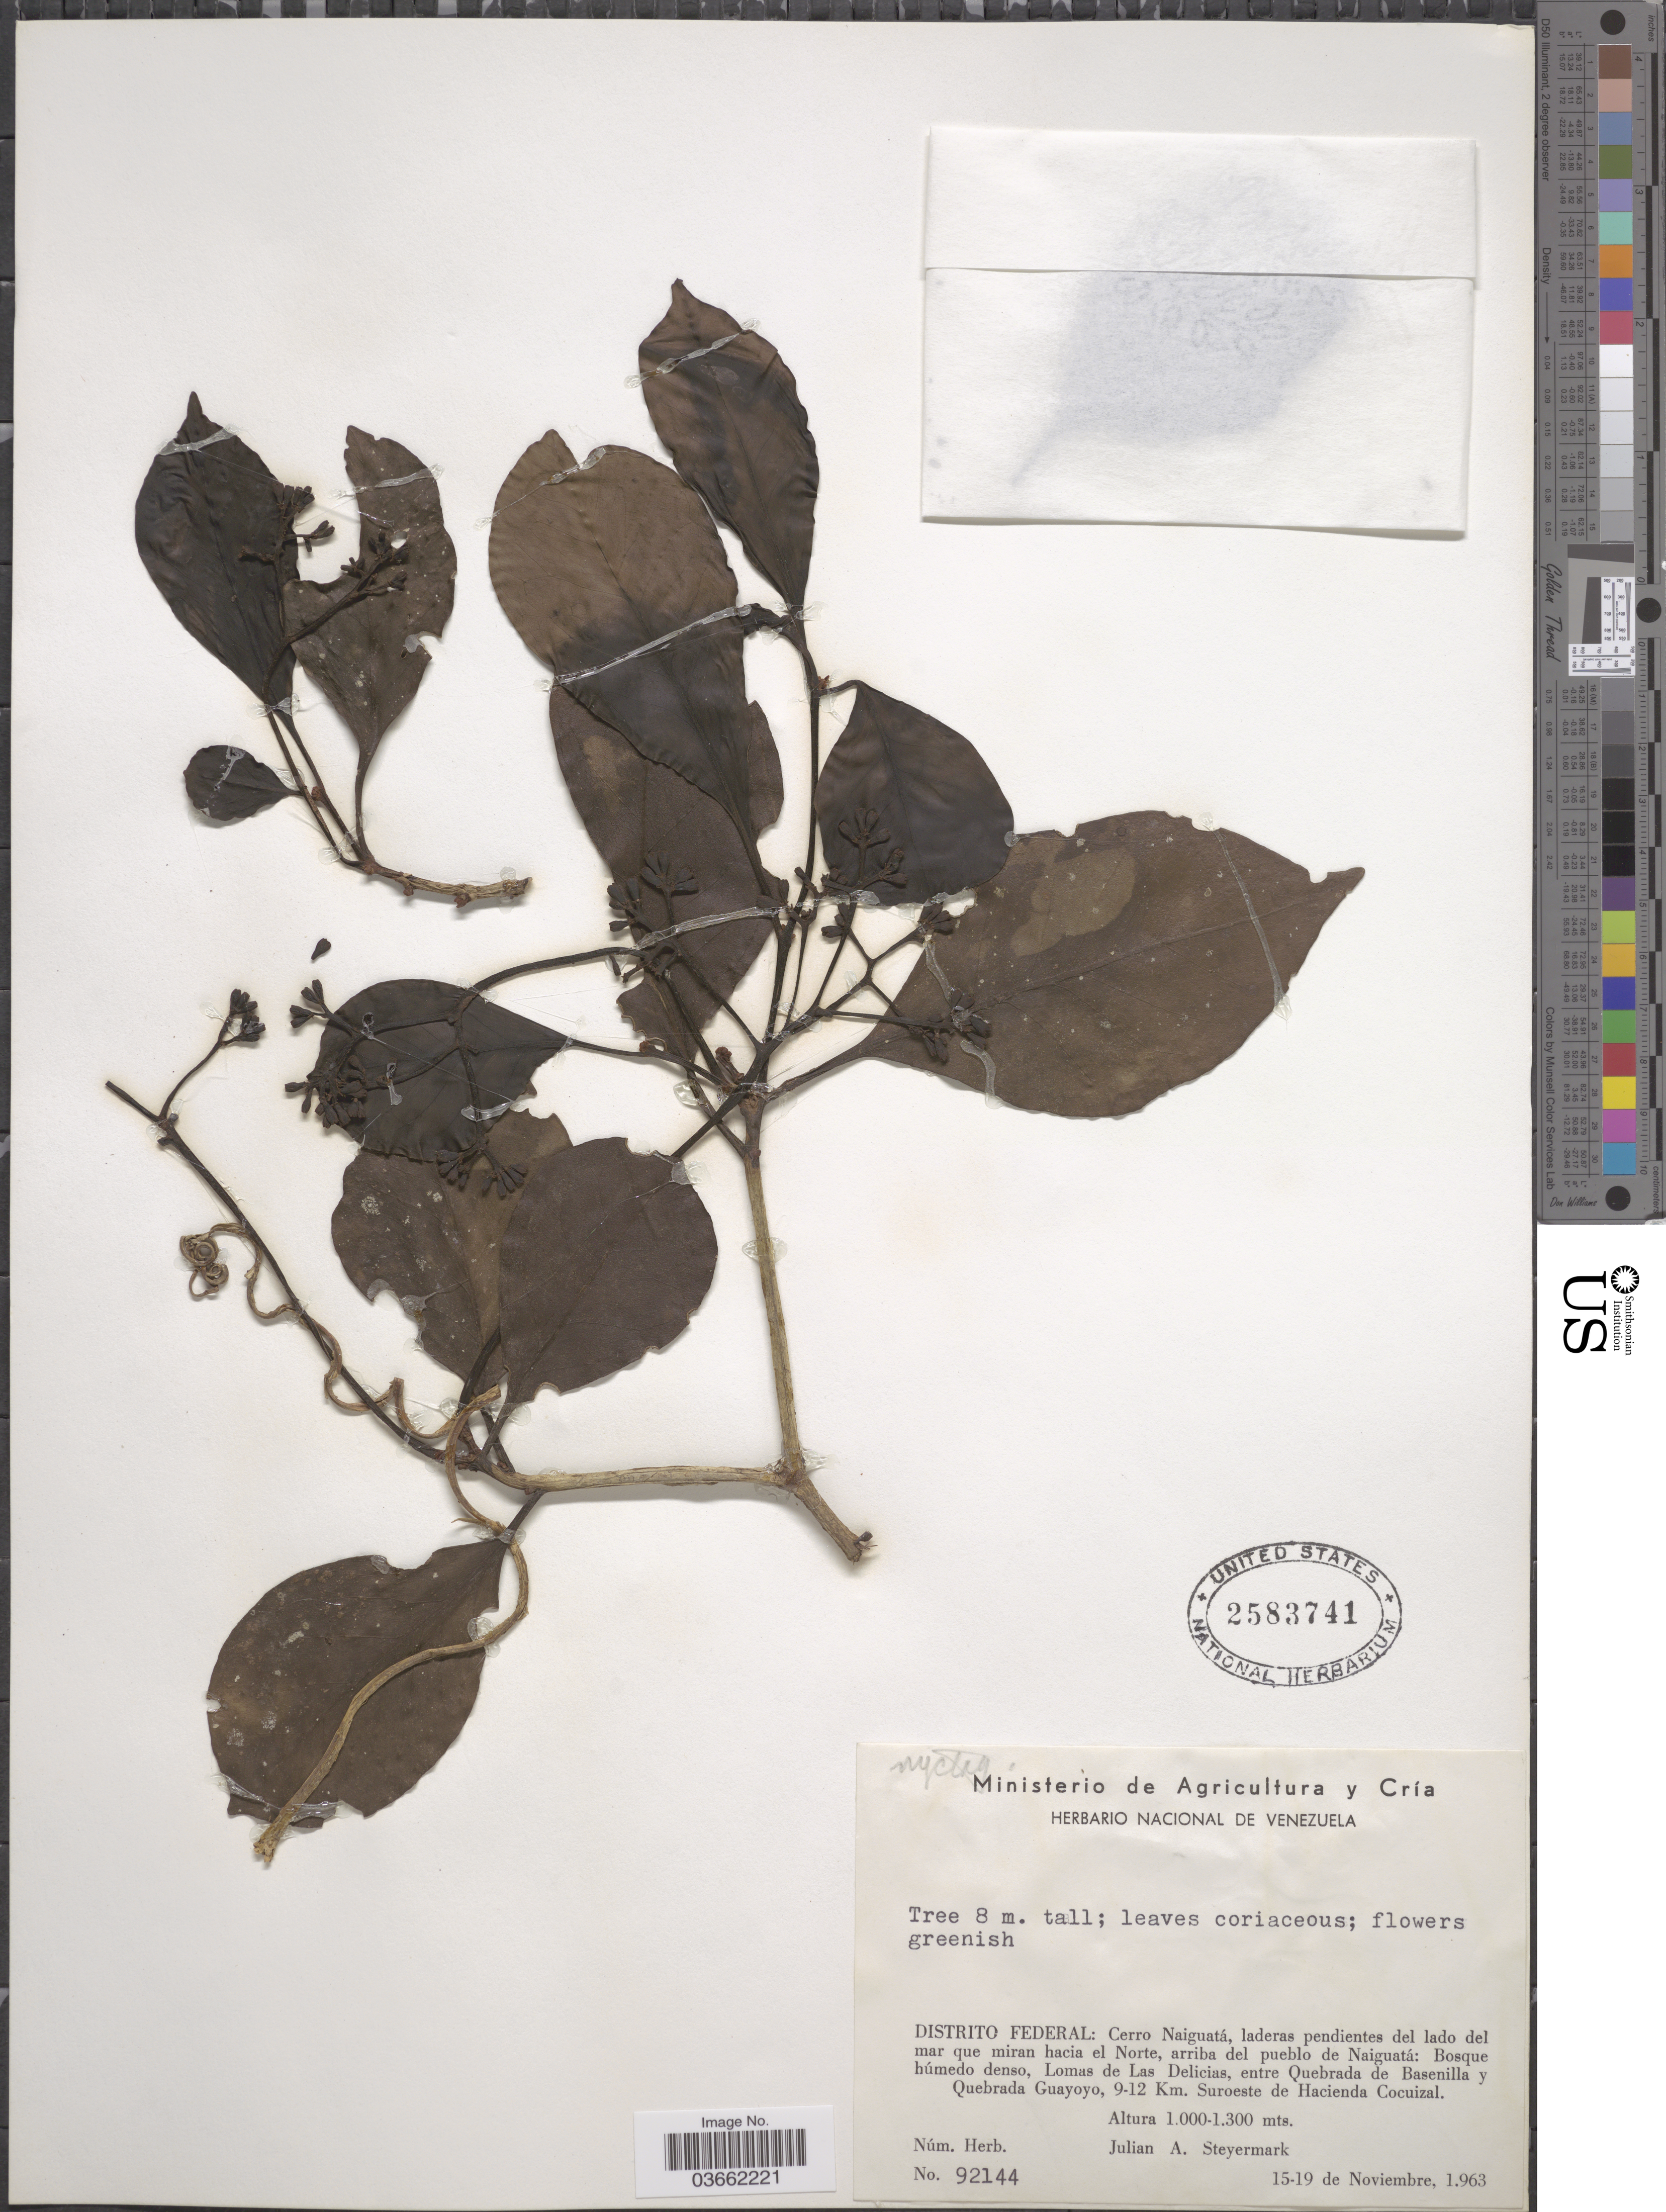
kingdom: Plantae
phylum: Tracheophyta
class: Magnoliopsida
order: Caryophyllales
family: Nyctaginaceae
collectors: J. Steyermark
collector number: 92144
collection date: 1963-11-15/1963-11-19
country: Venezuela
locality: Distrito Federal: Cerro Naiguatá, laderas pendientes del lado del mar que miran hacia el Norte, arriba del pueblo de Naiguatá: Bosque húmedo denso, Lomas de Las Delicias, entre Quebrada de Basenilla y Quebrada Guayoyo, 9-12 Km. Suroeste de Hacienda Cocuizal.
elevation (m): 1000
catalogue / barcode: US 2583741